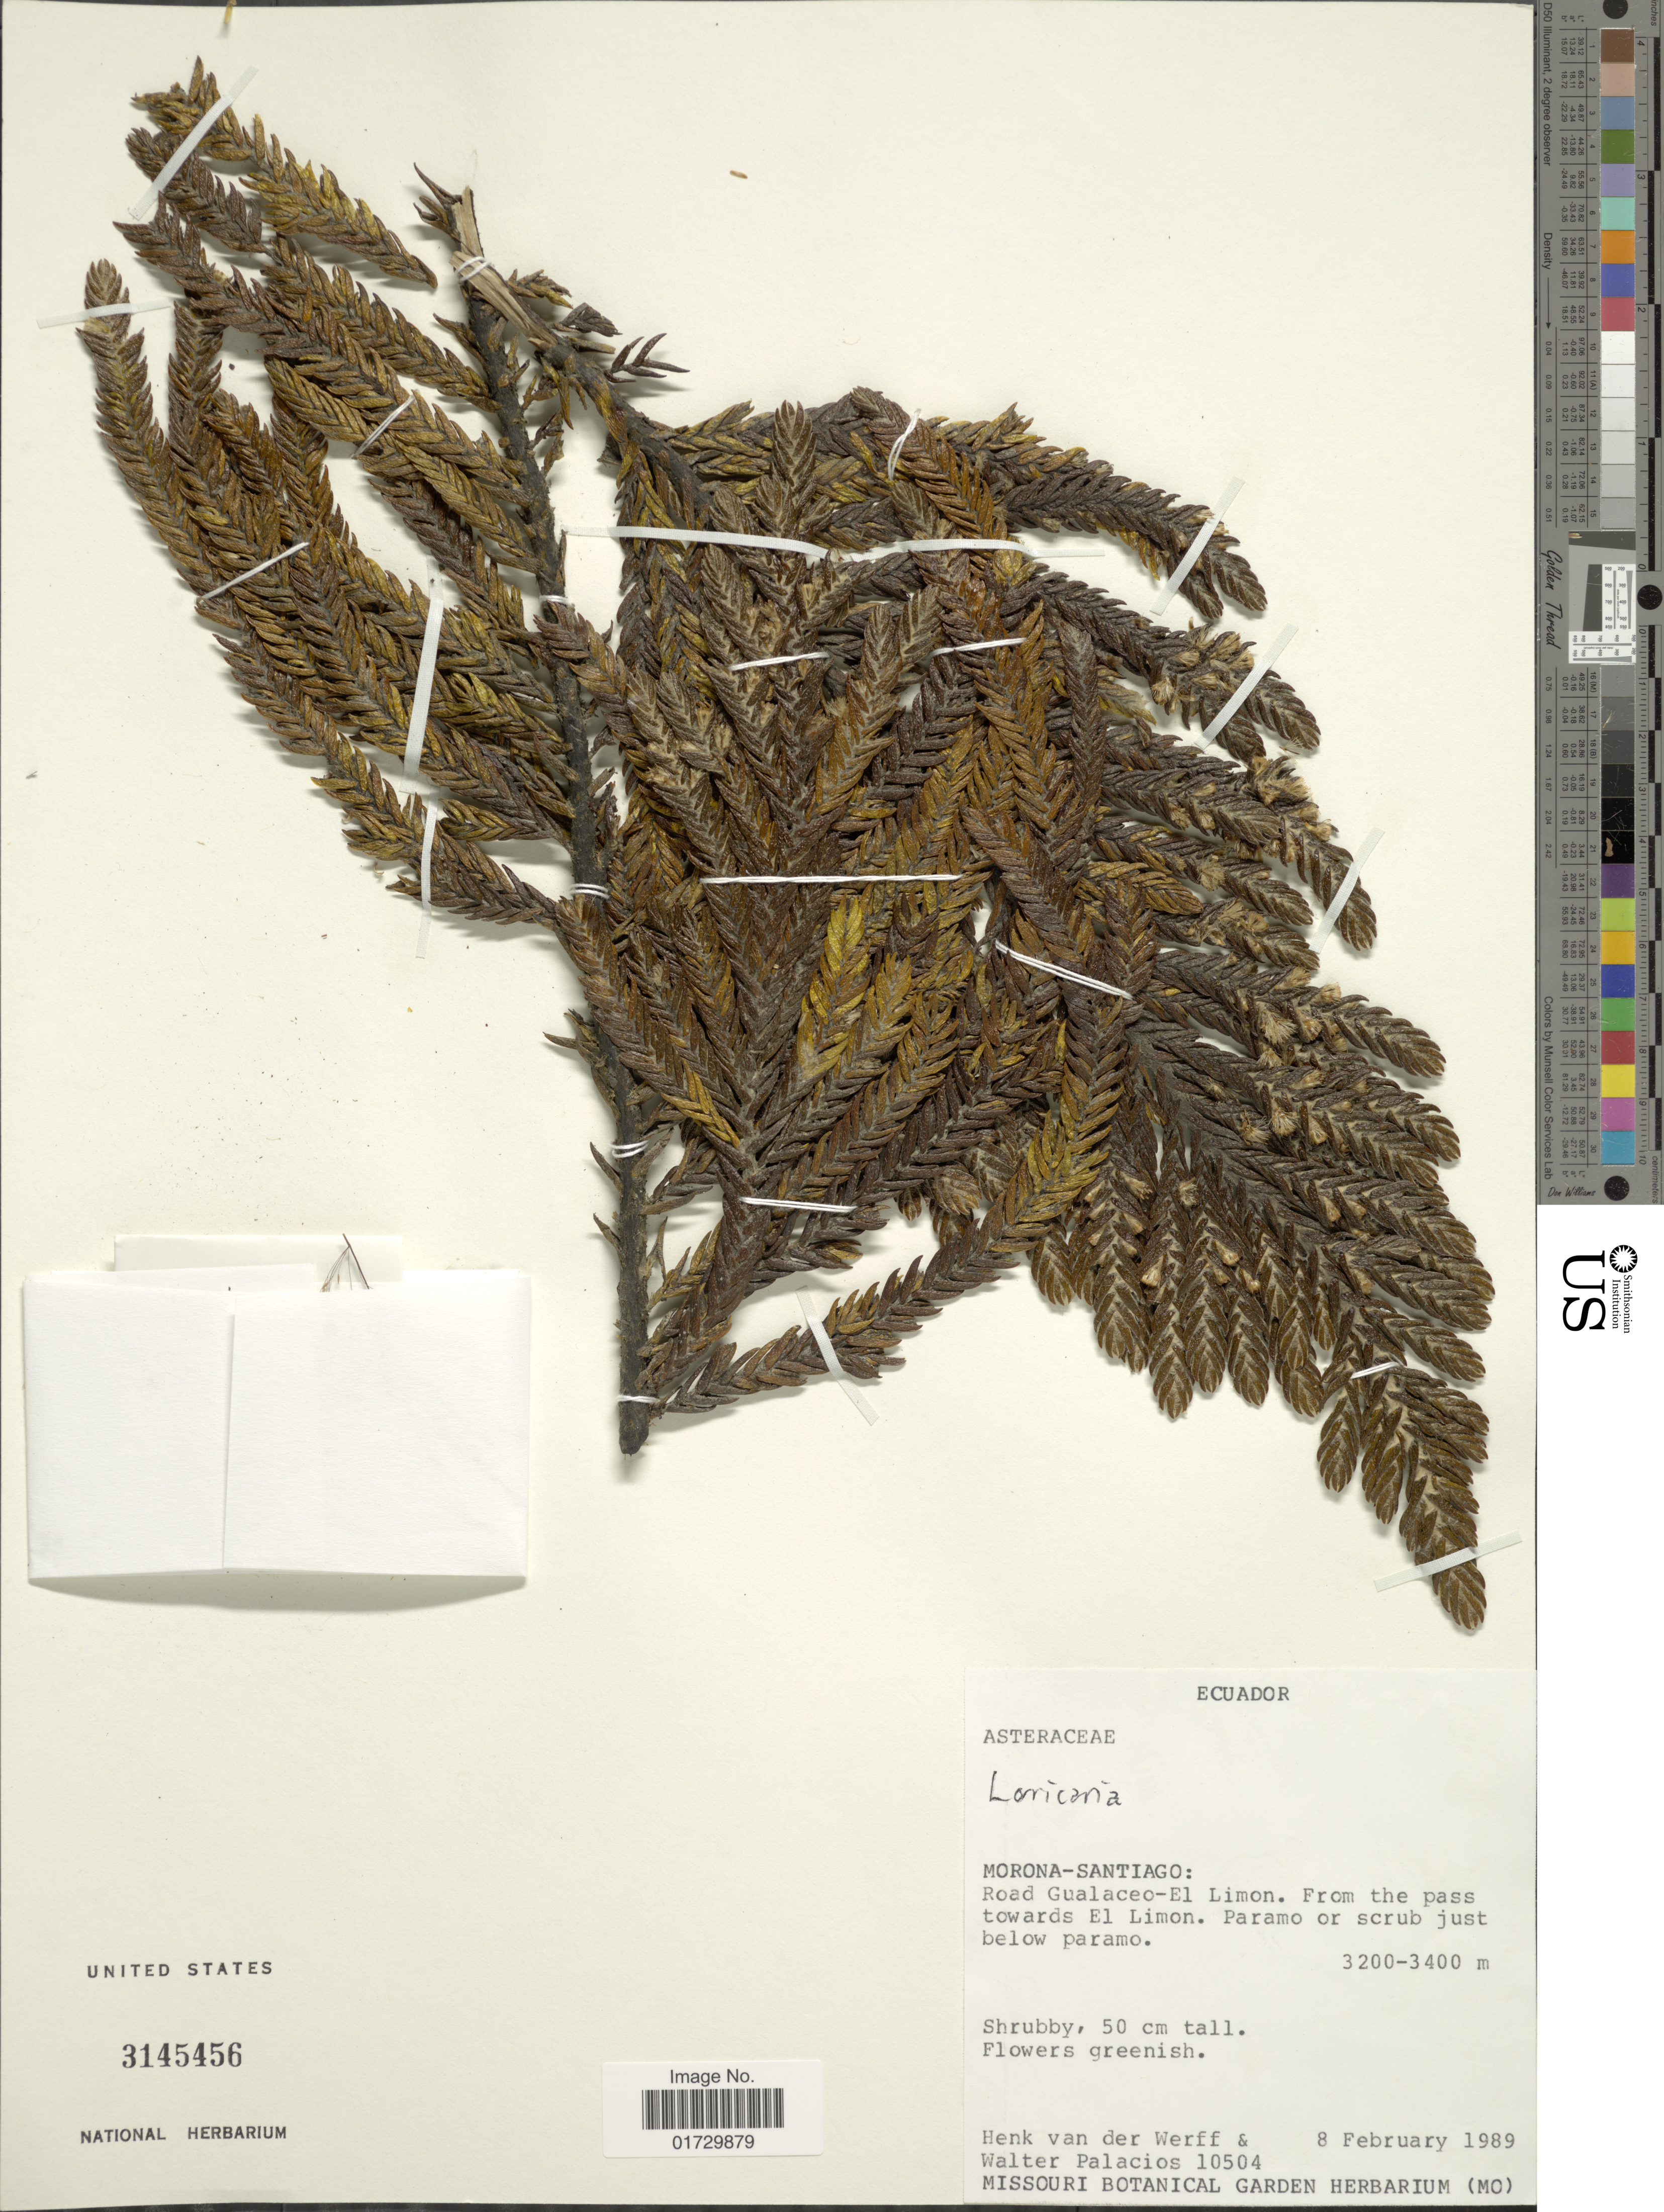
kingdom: Plantae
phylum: Tracheophyta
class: Magnoliopsida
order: Asterales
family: Asteraceae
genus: Loricaria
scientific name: Loricaria scolopendra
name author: (Hook.) Kuntze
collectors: H. van der Werff & W. Palacios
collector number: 10504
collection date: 1989-02-08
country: Ecuador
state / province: Morona-Santiago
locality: Road Gualeceo-El Limon. From the pass towards El Limon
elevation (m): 3200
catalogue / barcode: US 3145456